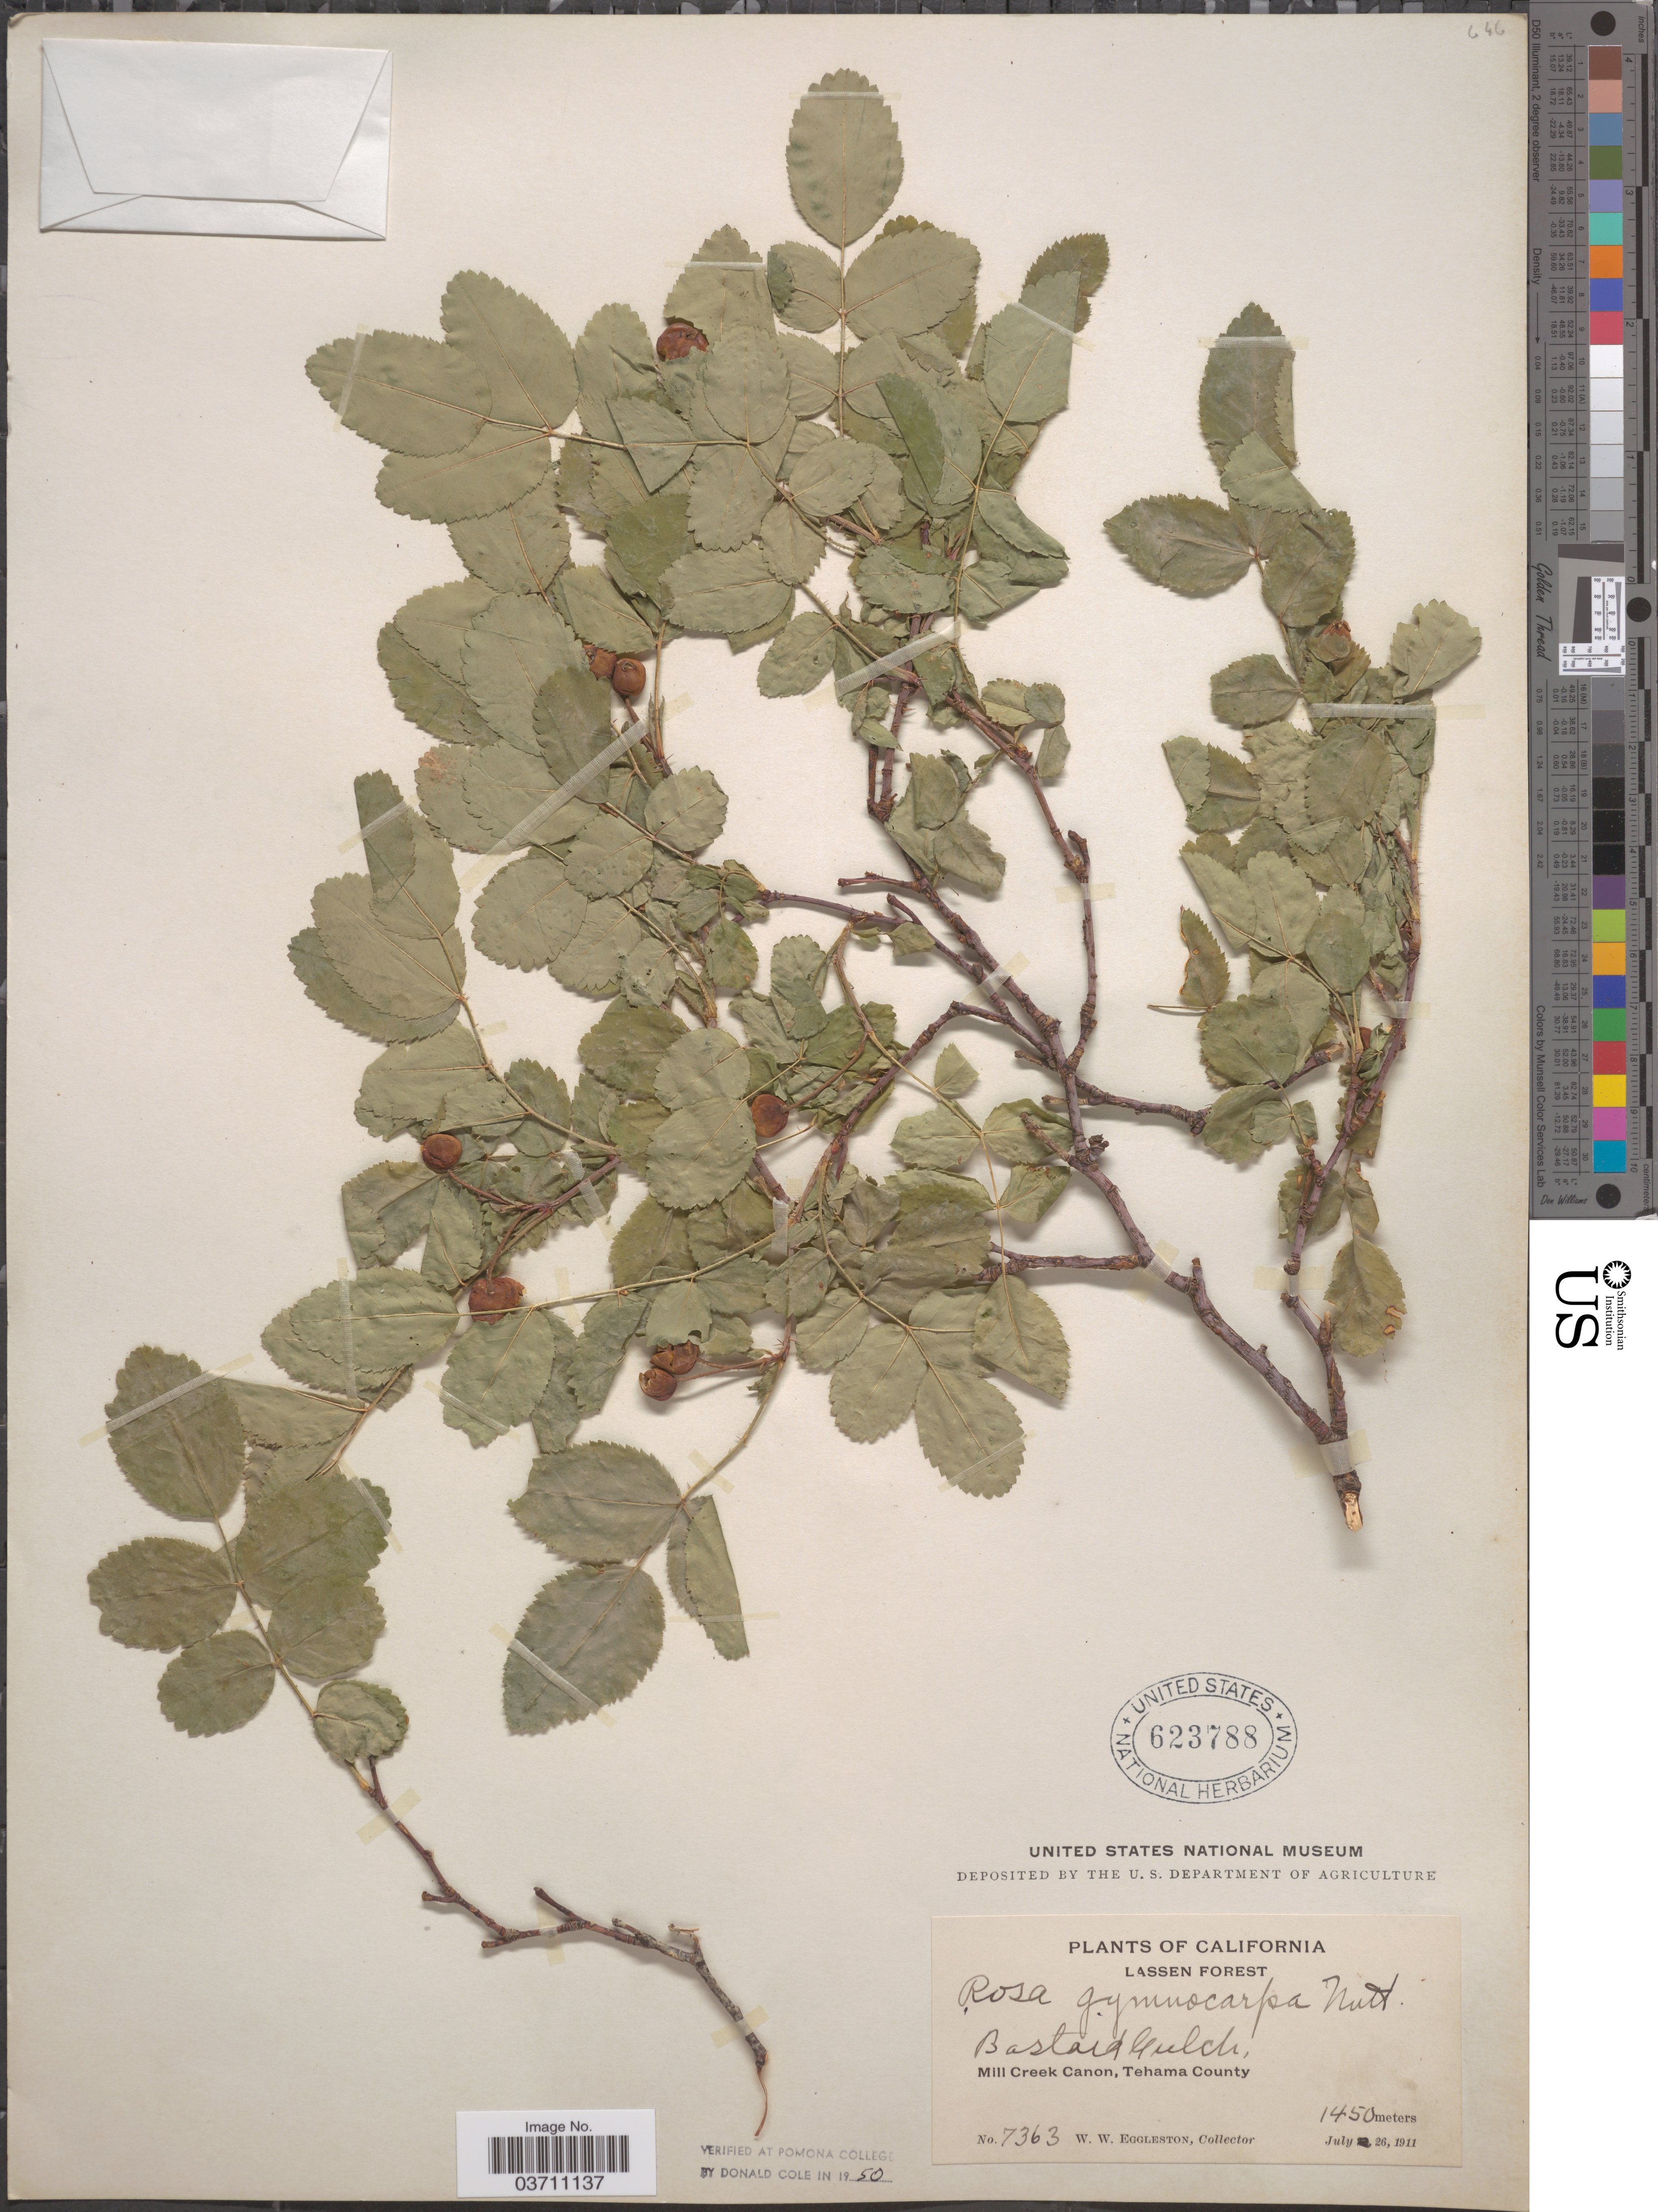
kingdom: Plantae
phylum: Tracheophyta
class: Magnoliopsida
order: Rosales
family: Rosaceae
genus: Rosa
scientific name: Rosa gymnocarpa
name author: Nutt.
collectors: W. W. Eggleston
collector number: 7363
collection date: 1911-07-26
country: United States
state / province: California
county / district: Tehama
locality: Lassen Forest. Bastaid Gulch. Mill Creek Canon, Tehama County.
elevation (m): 1450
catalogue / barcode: US 623788